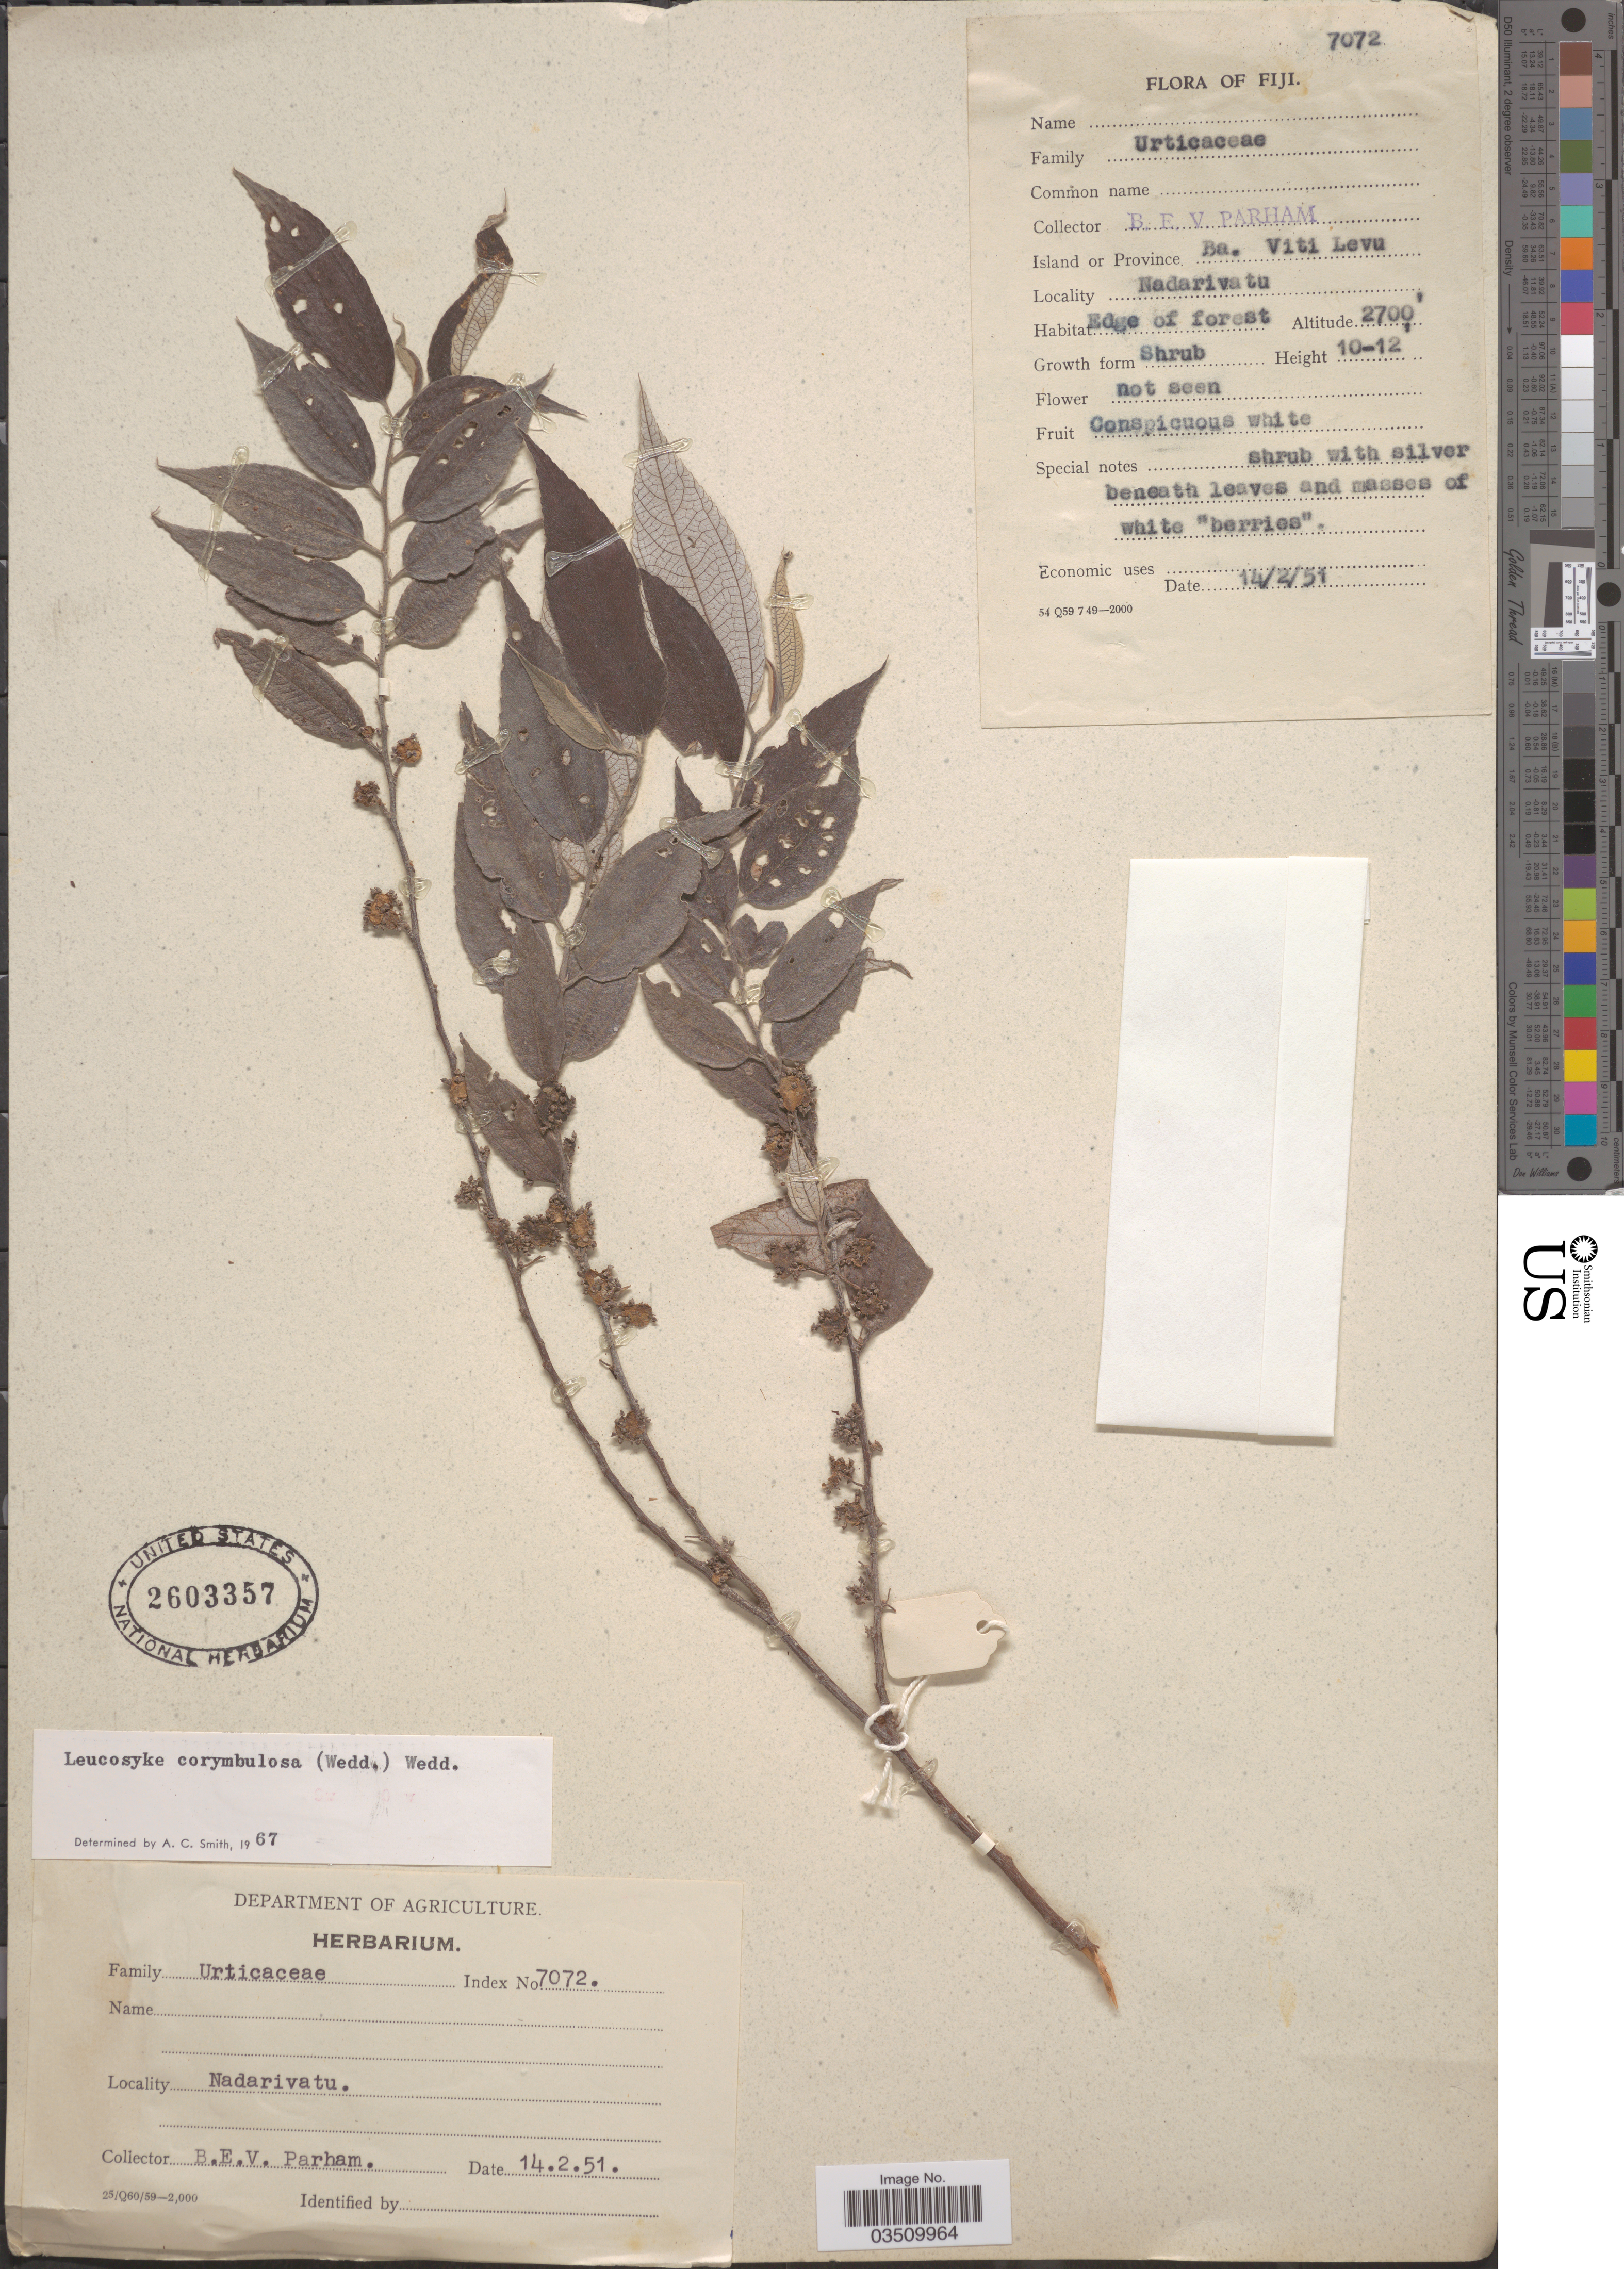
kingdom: Plantae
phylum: Tracheophyta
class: Magnoliopsida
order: Rosales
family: Urticaceae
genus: Leucosyke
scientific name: Leucosyke corymbulosa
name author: (Wedd.) Wedd.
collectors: B. E. Parham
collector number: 7072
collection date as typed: Transcribed d/m/y: 14/2/51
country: Fiji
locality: Island or Province Ba. Viti Levu. Nadarivatu.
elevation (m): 823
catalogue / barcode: US 2603357